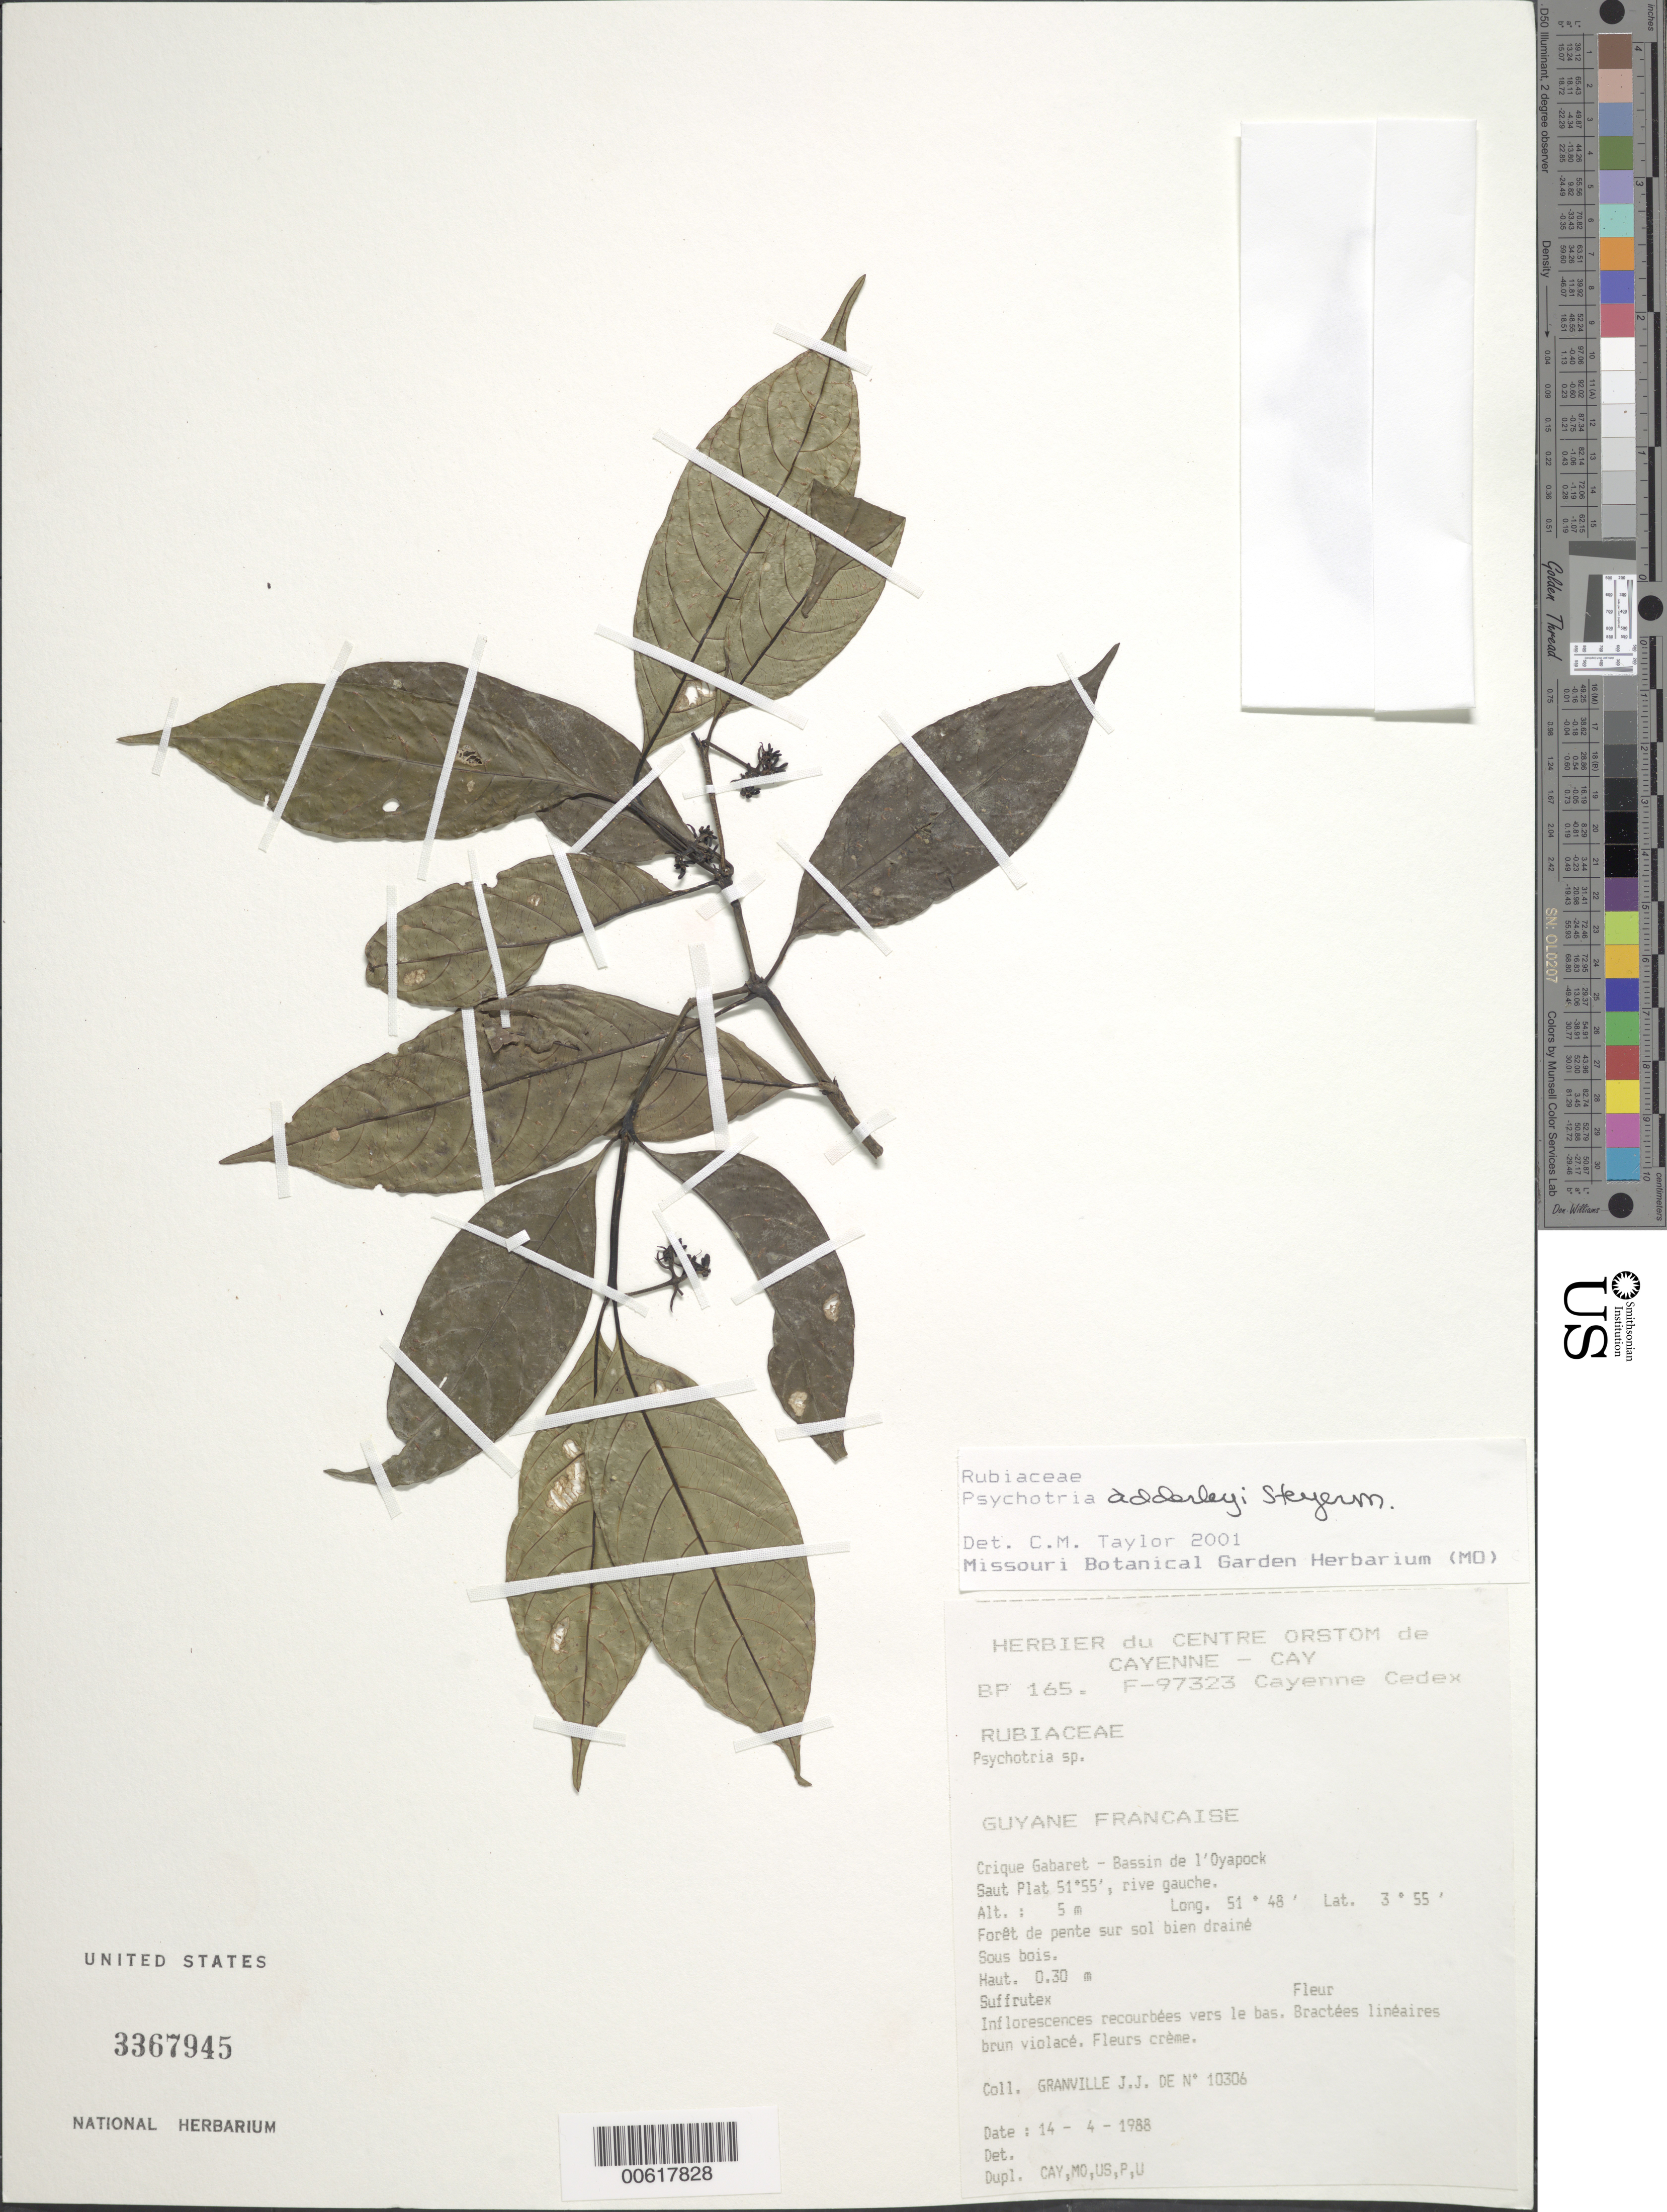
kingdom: Plantae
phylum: Tracheophyta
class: Magnoliopsida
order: Gentianales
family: Rubiaceae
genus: Psychotria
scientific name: Psychotria adderleyi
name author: Steyerm.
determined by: Taylor, Charlotte M.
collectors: J.-J. de Granville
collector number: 10306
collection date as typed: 14-Apr-88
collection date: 1988-04-14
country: French Guiana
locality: Crique Gabaret, Bassin de l'Oyapock; Saut Plat 51º55', rive gauche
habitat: Foret de pente sur sol bien draine. Sous bois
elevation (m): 5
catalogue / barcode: US 3367945